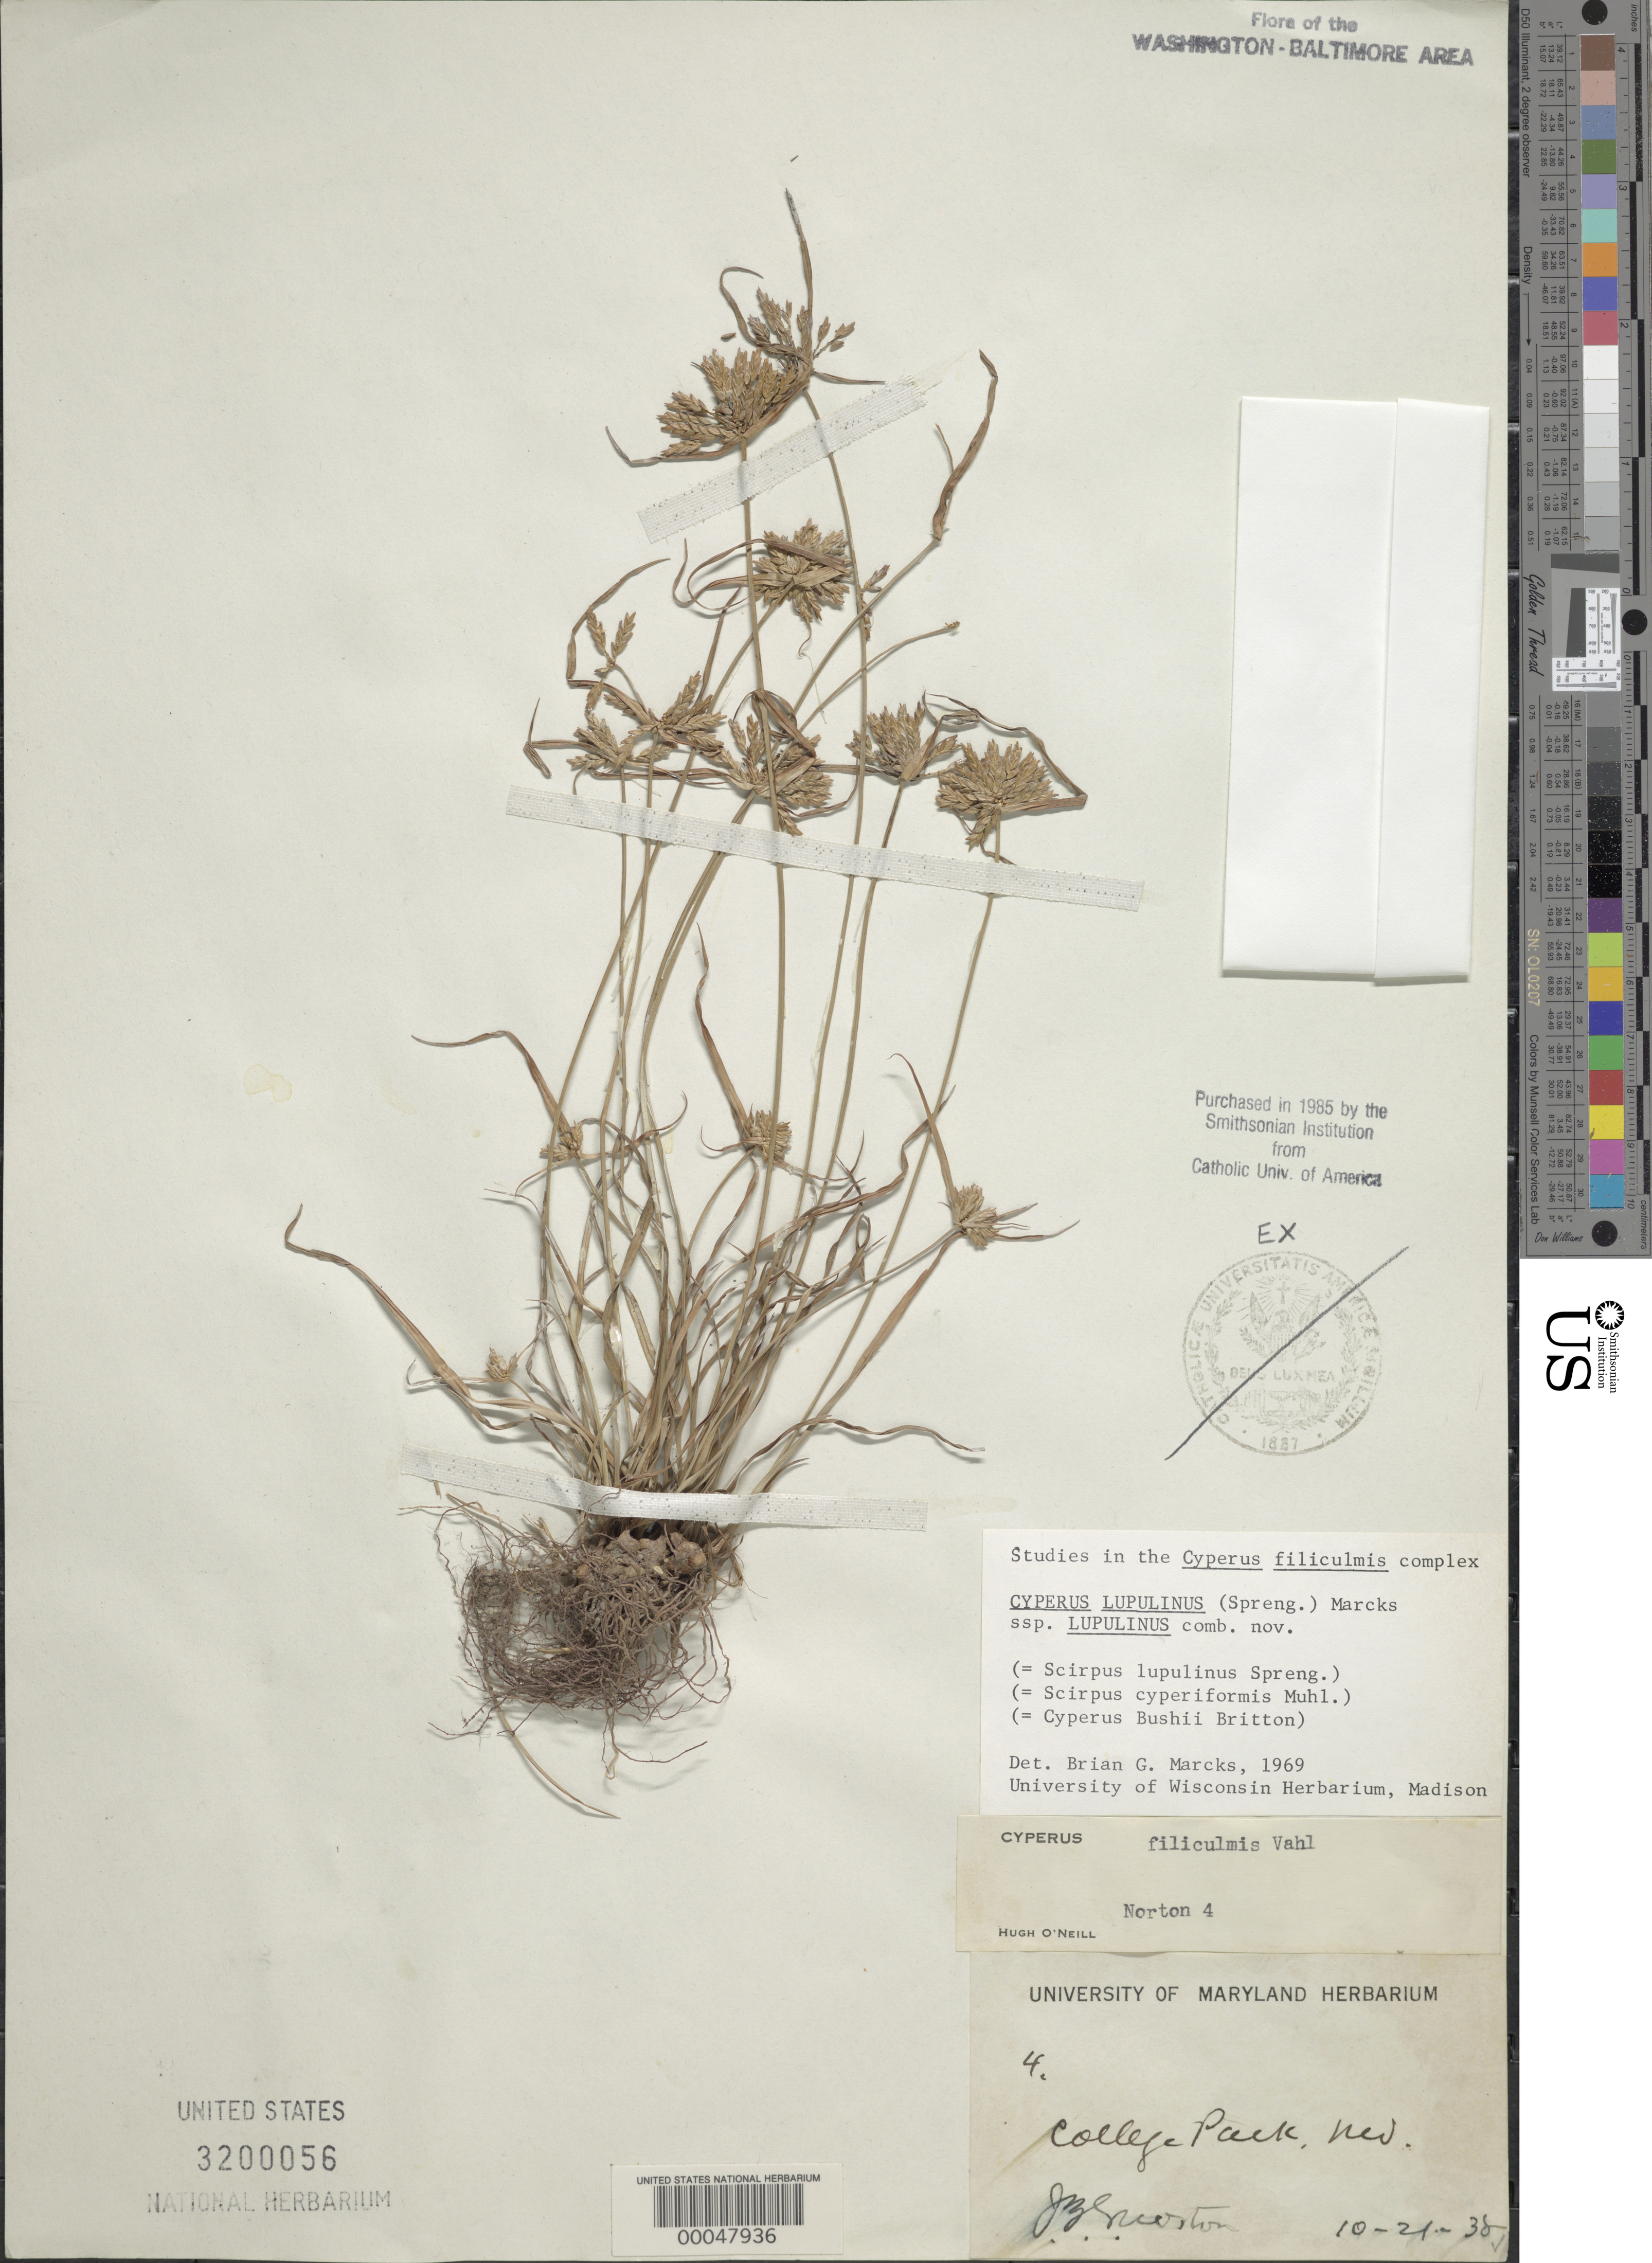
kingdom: Plantae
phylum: Tracheophyta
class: Liliopsida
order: Poales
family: Cyperaceae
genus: Cyperus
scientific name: Cyperus lupulinus subsp. lupulinus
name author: (Spreng.) Marcks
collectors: J. B. S. Norton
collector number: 4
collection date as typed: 21 Oct 1938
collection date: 1938-10-21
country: United States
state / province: Maryland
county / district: Prince George's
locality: College Park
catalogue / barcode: US 3200056